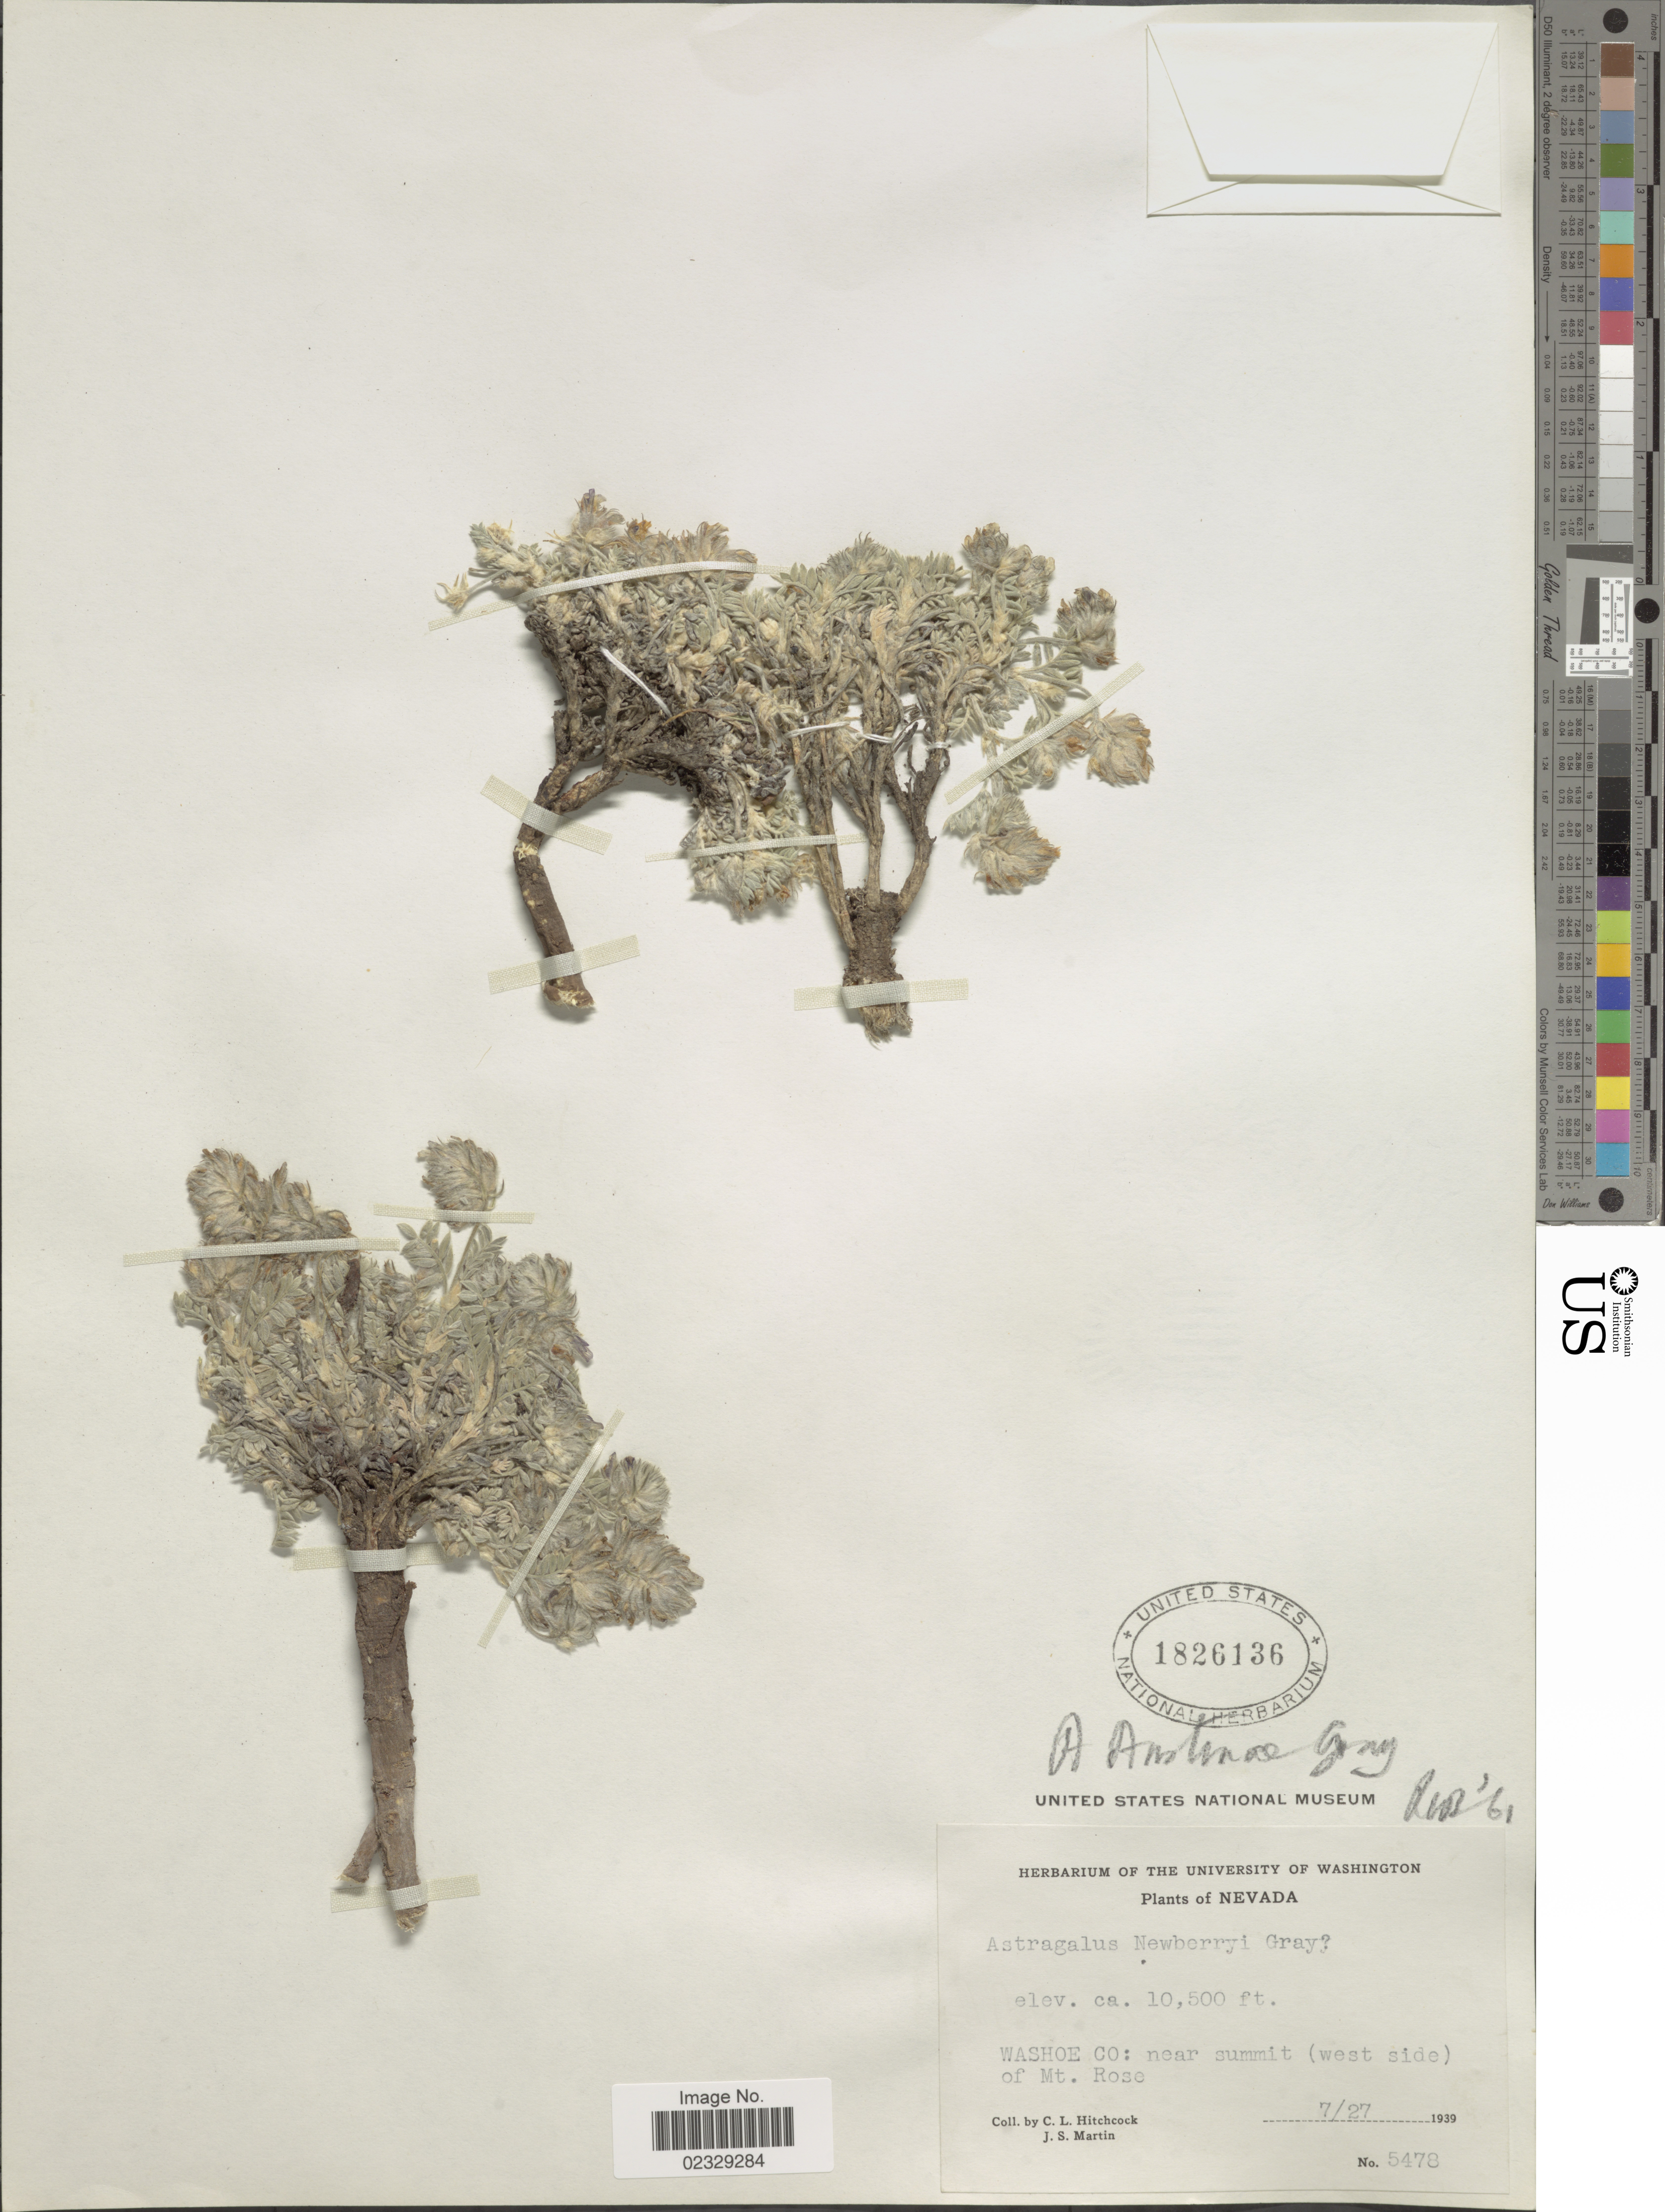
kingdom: Plantae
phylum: Tracheophyta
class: Magnoliopsida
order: Fabales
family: Fabaceae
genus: Astragalus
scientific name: Astragalus austinae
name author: M.E. Jones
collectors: C. L. Hitchcock & J. S. Martin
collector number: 5478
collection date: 1939-07-27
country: United States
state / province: Nevada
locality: Washoe Co: near summit (west side) of Mt Rose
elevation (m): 3200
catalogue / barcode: US 1826136